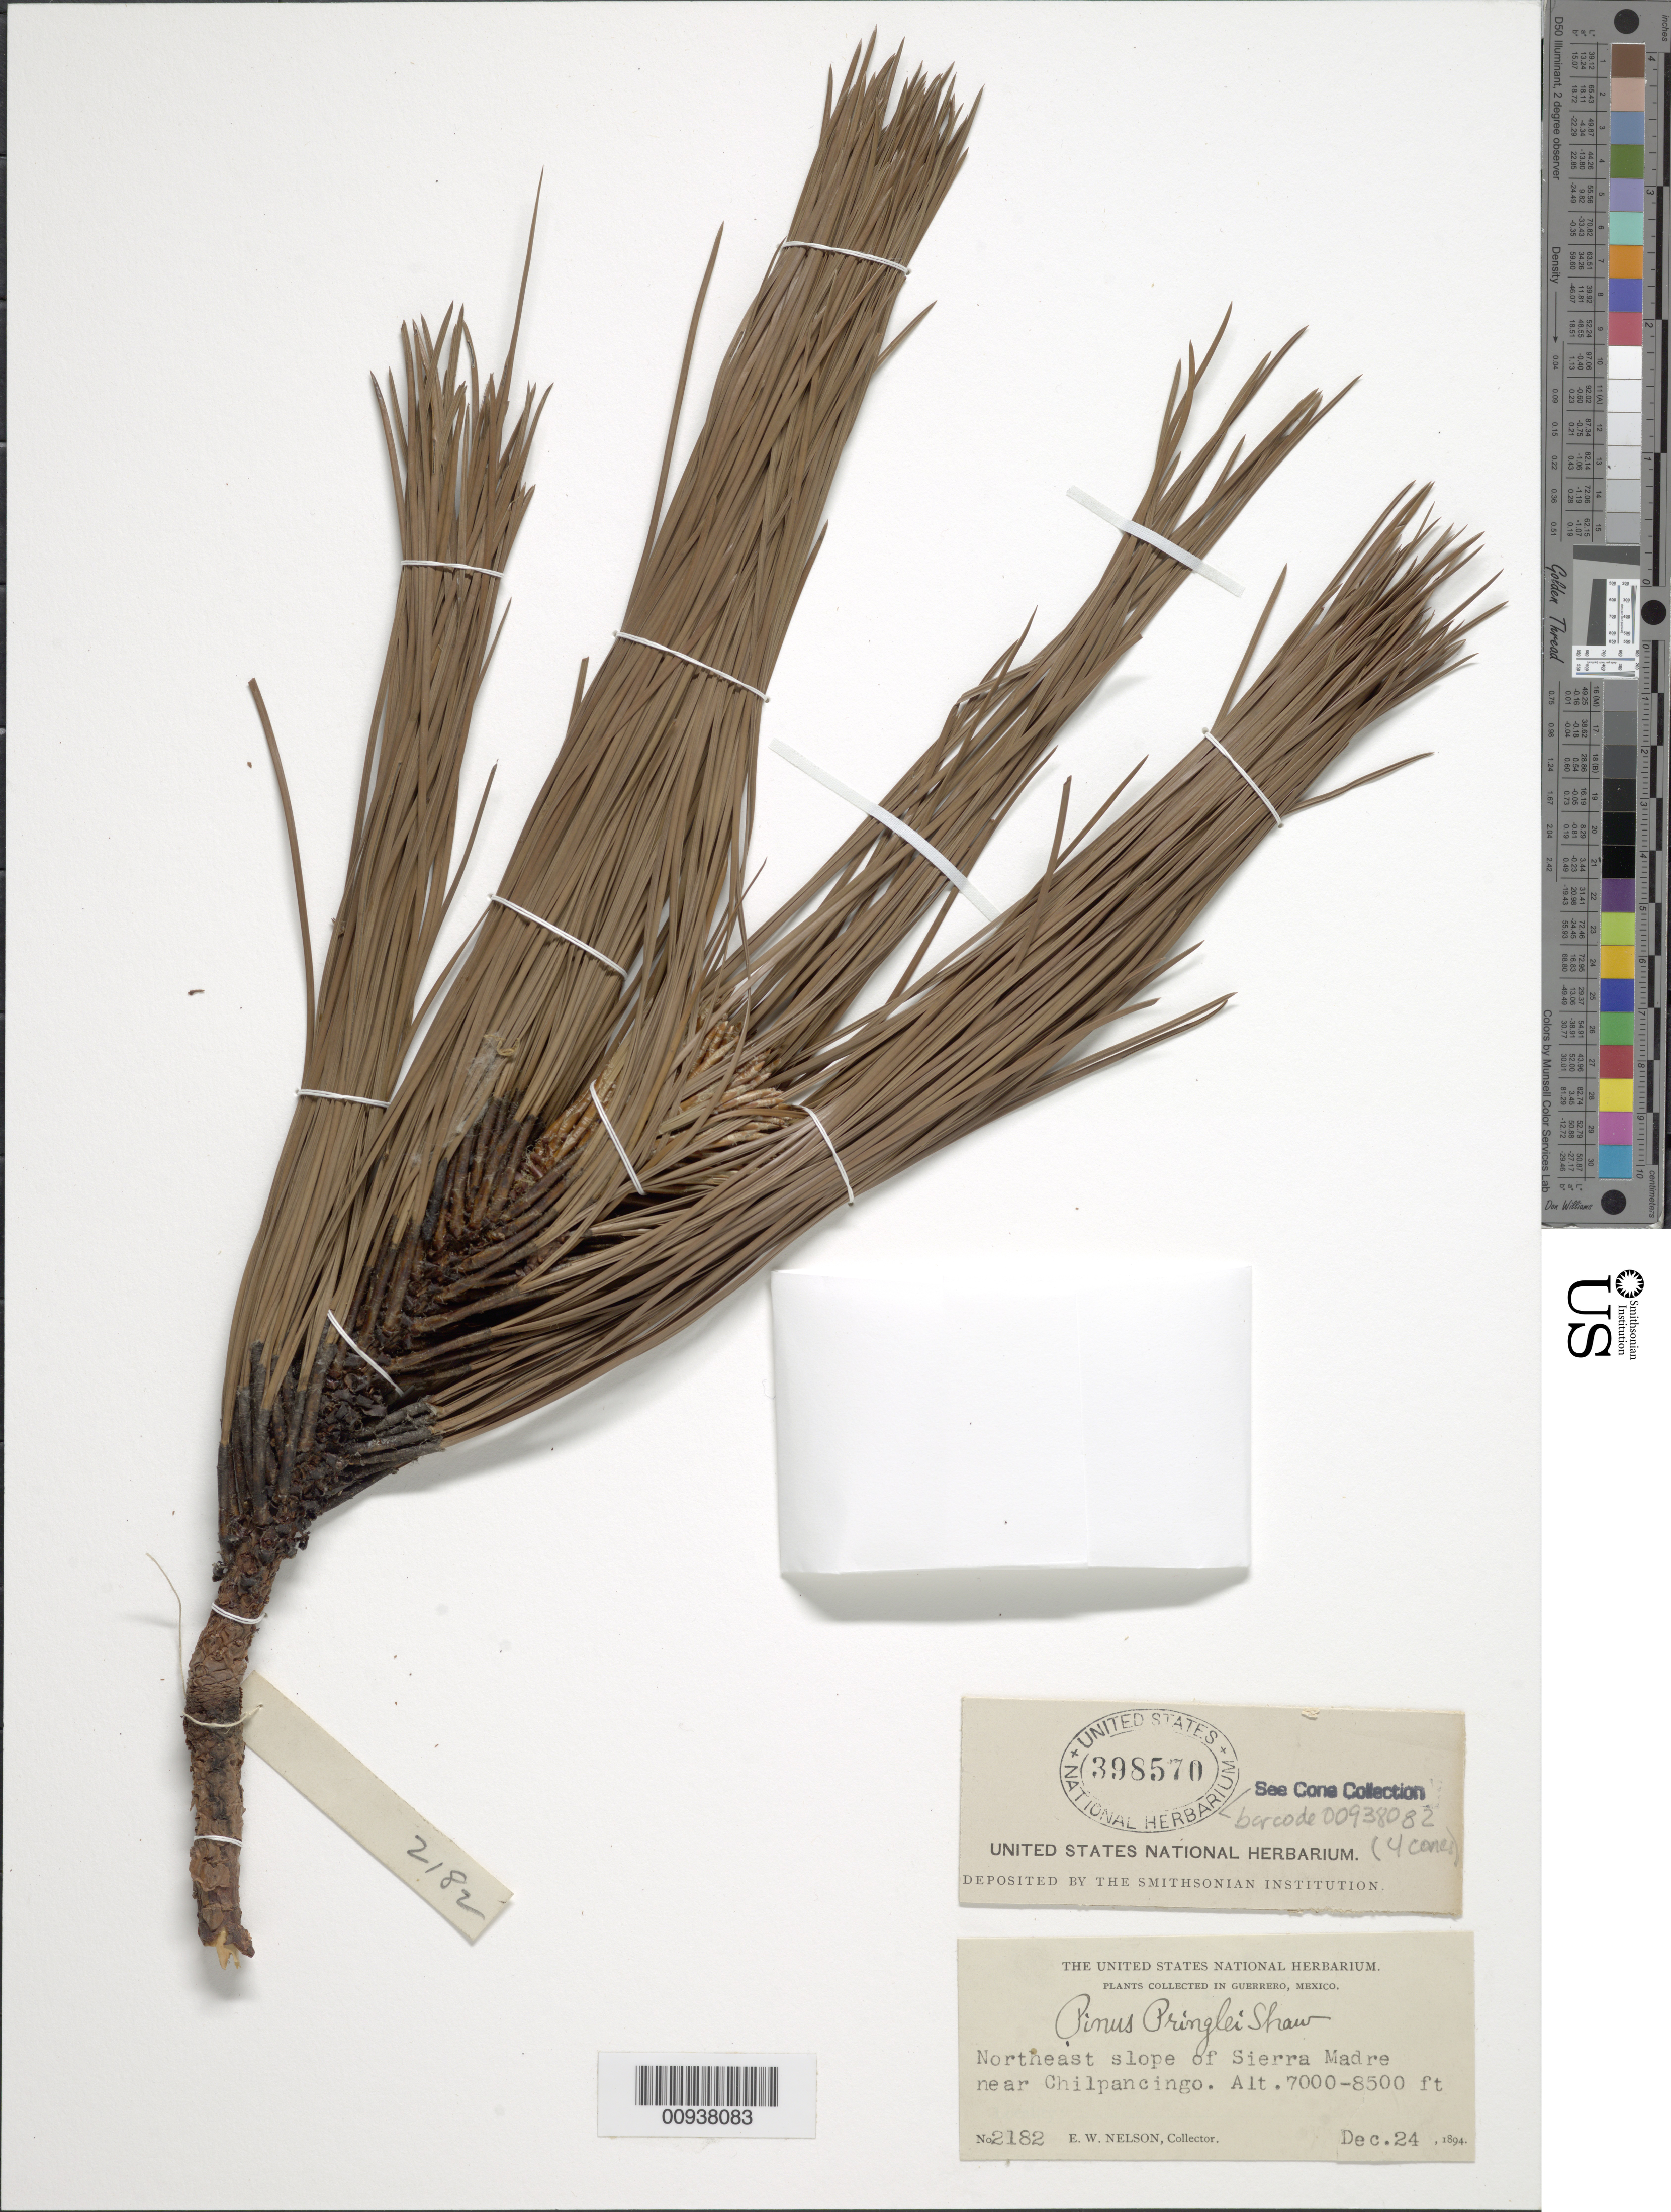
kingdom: Plantae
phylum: Tracheophyta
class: Pinopsida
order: Pinales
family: Pinaceae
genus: Pinus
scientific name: Pinus pringlei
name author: Shaw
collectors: E. W. Nelson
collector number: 2182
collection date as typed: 24 Dec 1894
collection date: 1894-12-24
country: Mexico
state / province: Guerrero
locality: Northeast slope of Sierra Madre near Chilpancingo.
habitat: Northeast slope of Sierra.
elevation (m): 2134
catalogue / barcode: US 398570